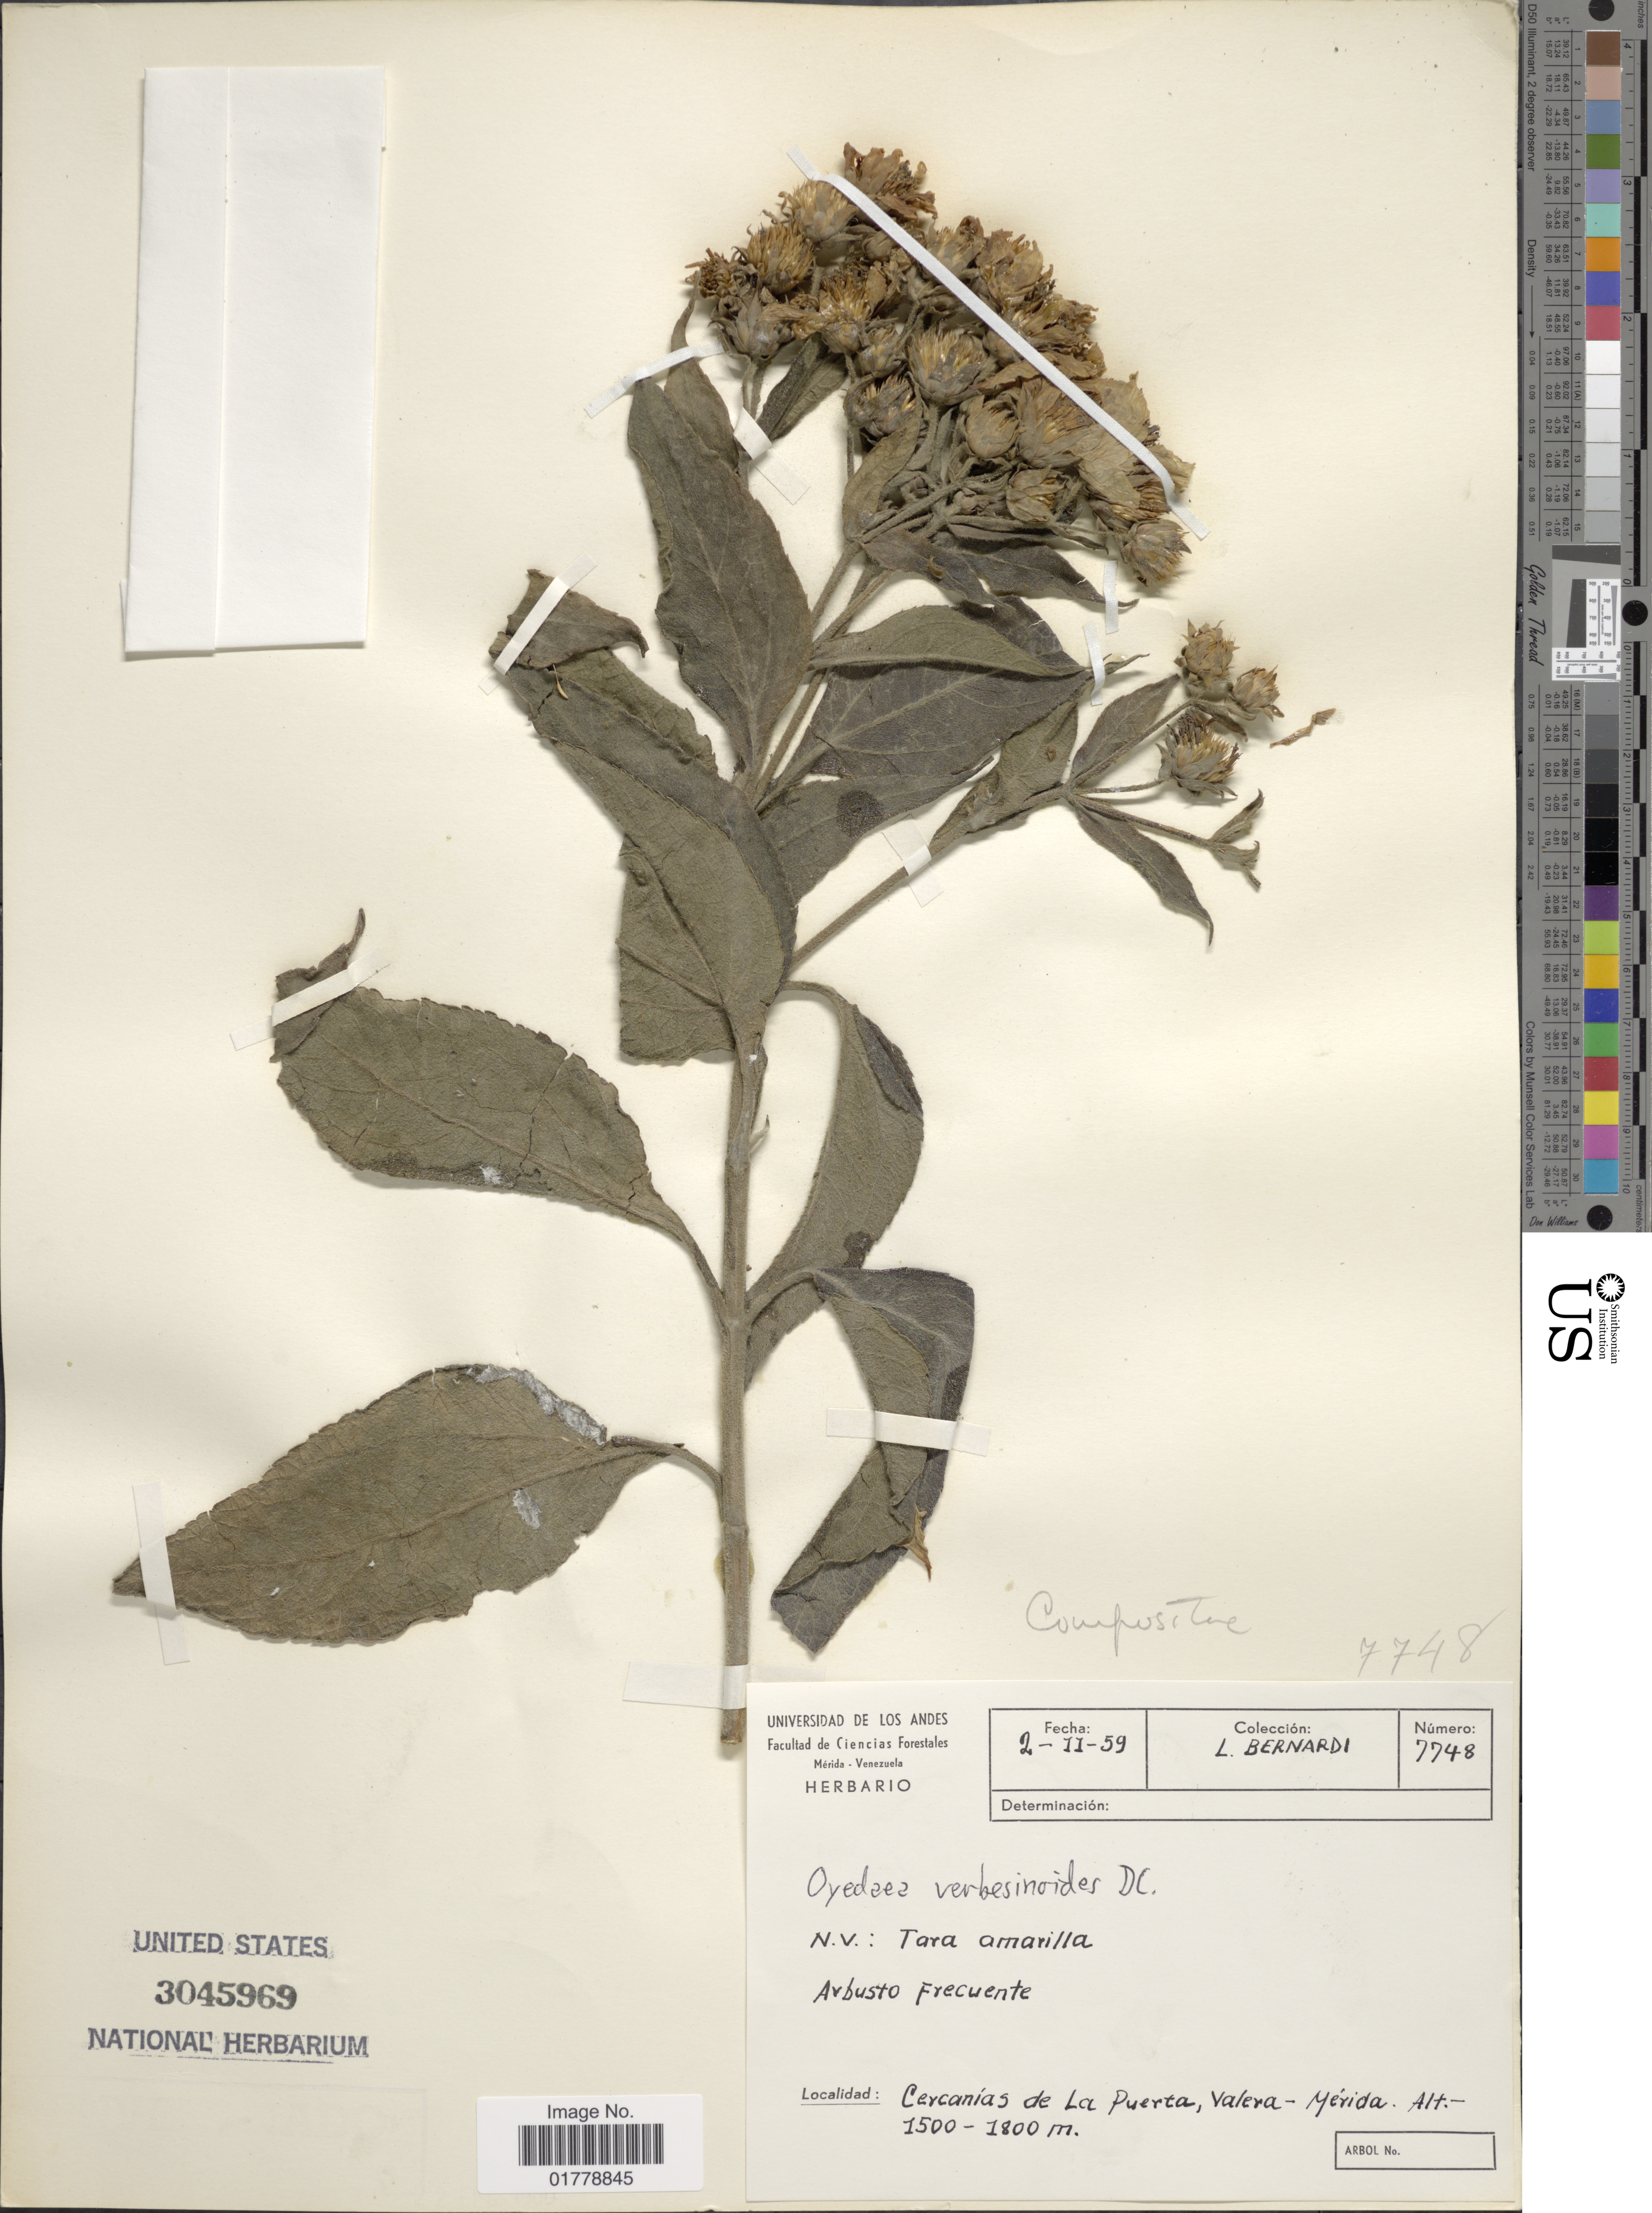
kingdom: Plantae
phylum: Tracheophyta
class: Magnoliopsida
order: Asterales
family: Asteraceae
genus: Oyedaea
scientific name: Oyedaea verbesinoides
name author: DC.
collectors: L. Bernardi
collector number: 7748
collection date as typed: Transcribed d/m/y: 2/11/59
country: Venezuela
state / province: Mérida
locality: Cercanias de La Puerta, Valera - Mérida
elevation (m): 1500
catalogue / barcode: US 3045969